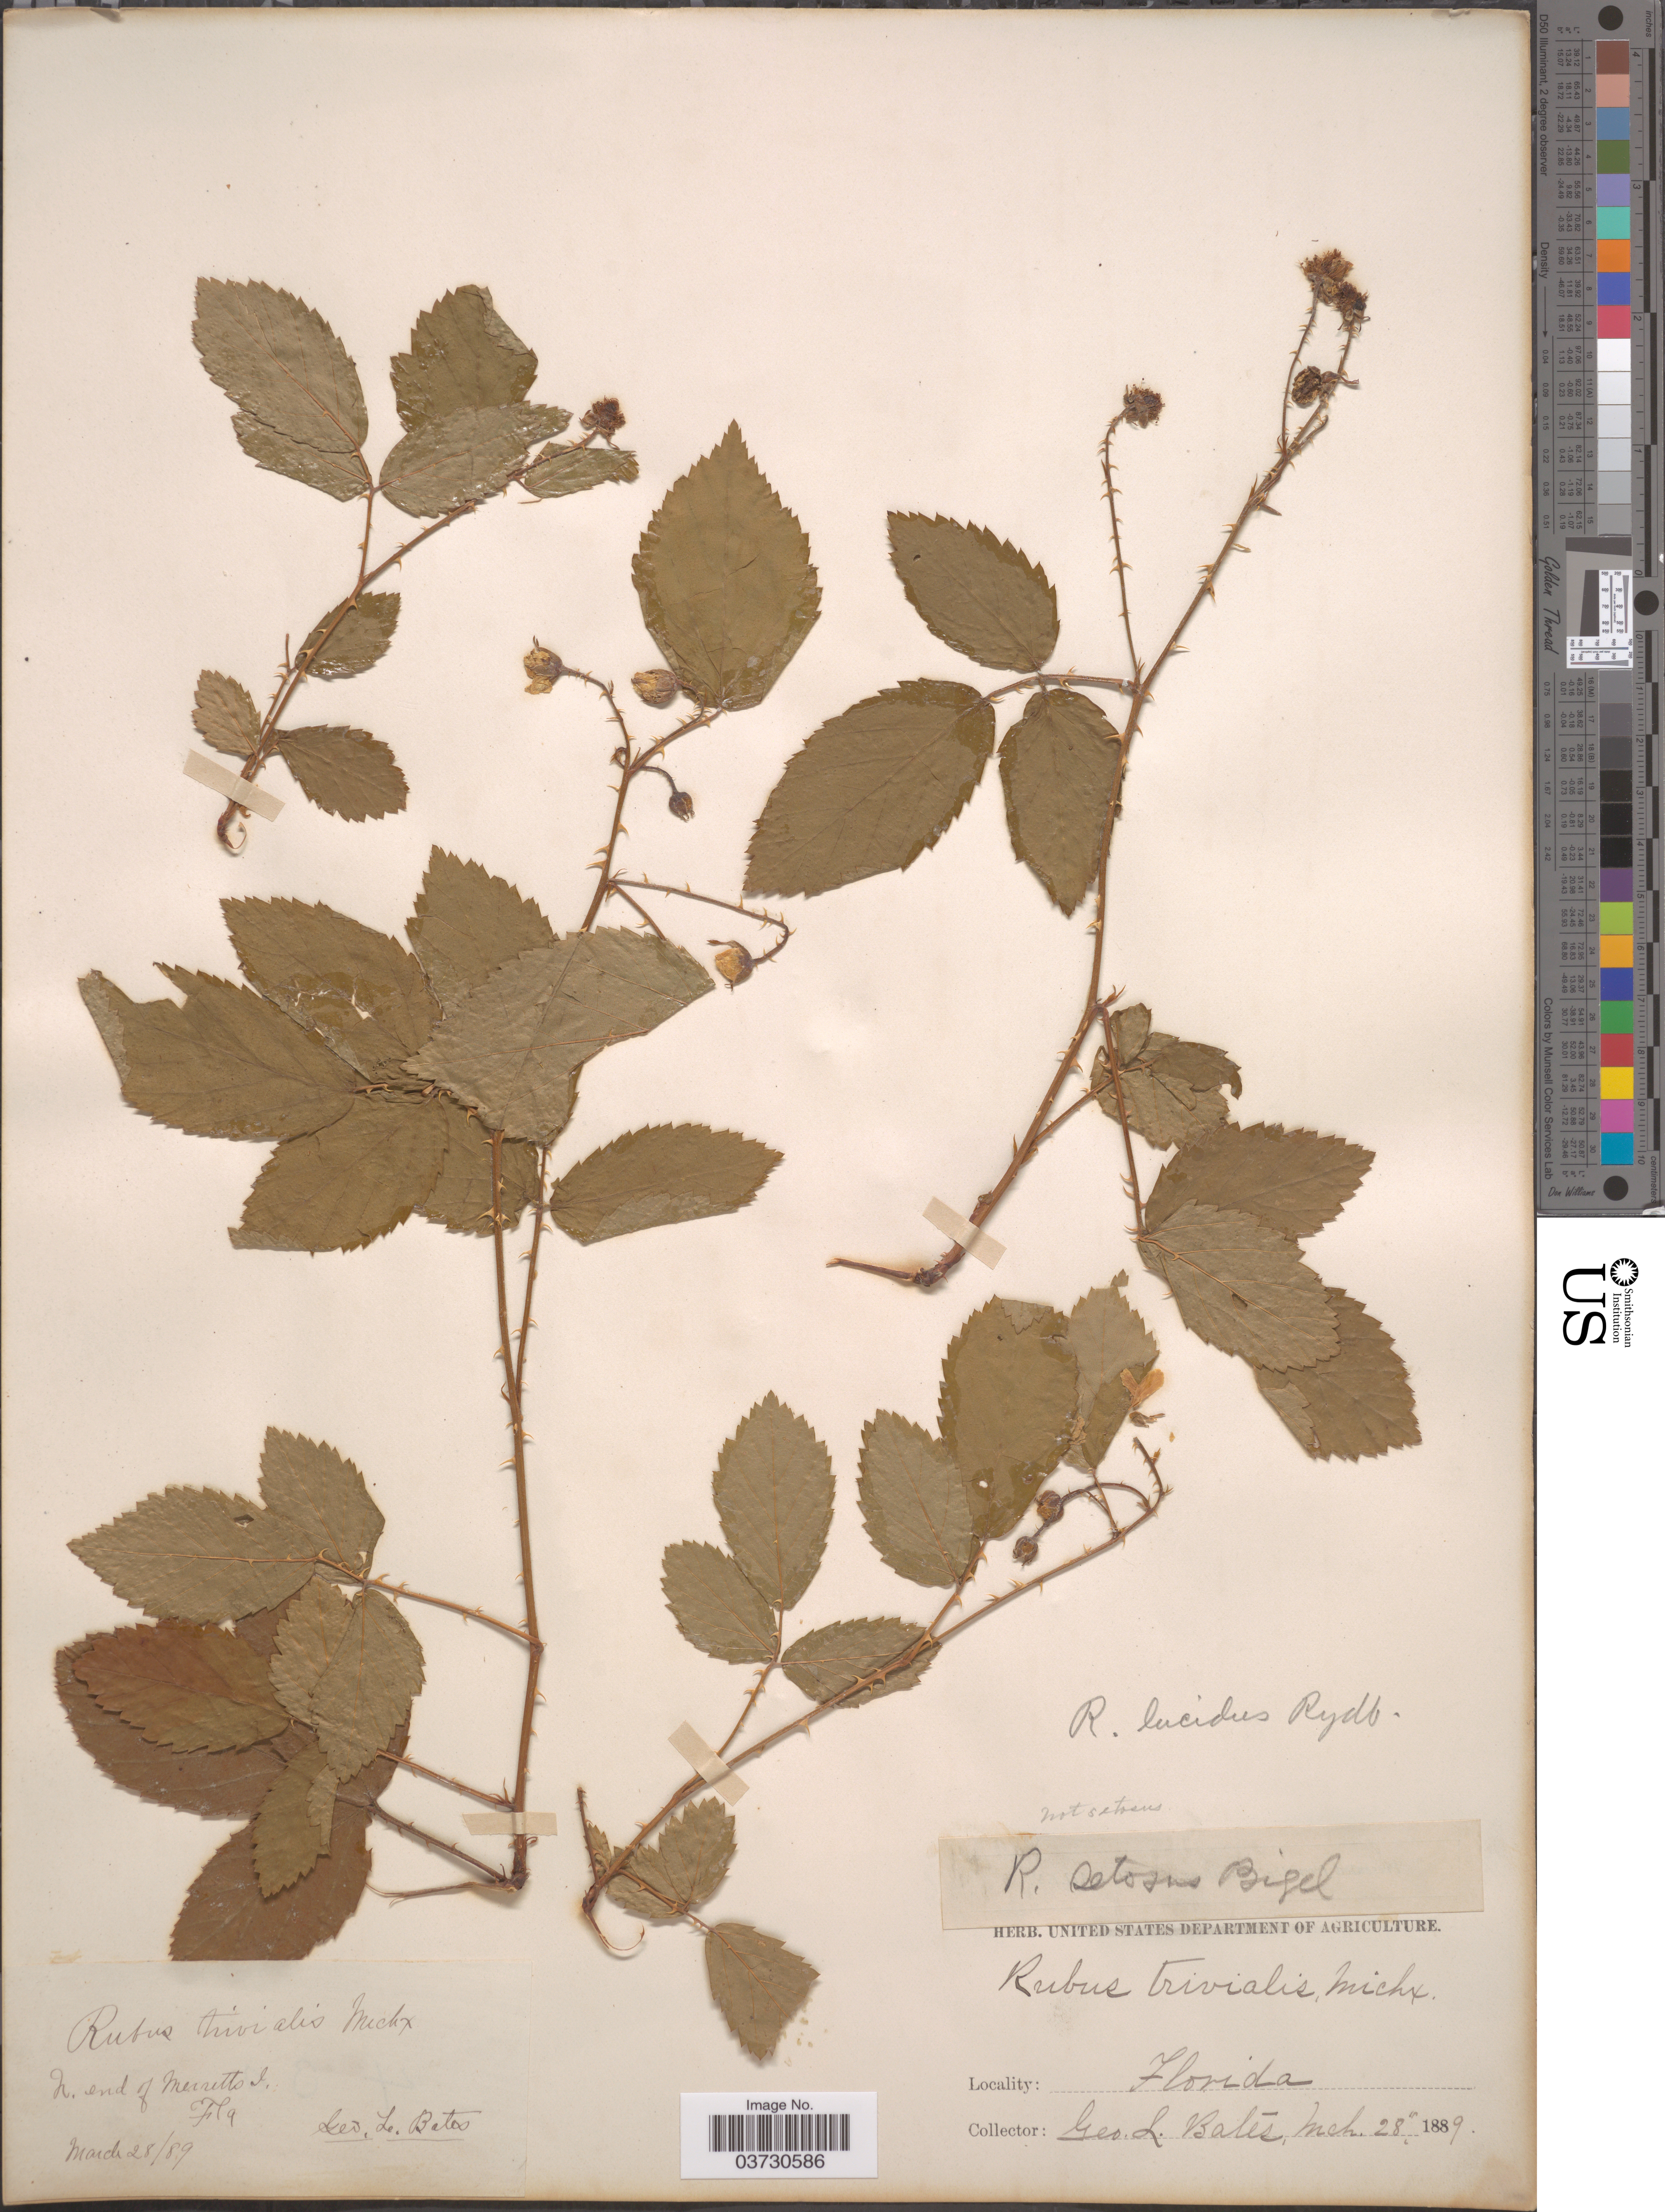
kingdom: Plantae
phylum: Tracheophyta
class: Magnoliopsida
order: Rosales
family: Rosaceae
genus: Rubus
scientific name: Rubus lucidus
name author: Rydb.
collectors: G. Bates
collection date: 1889-03-28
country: United States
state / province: Florida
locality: N. end of Merritts I.